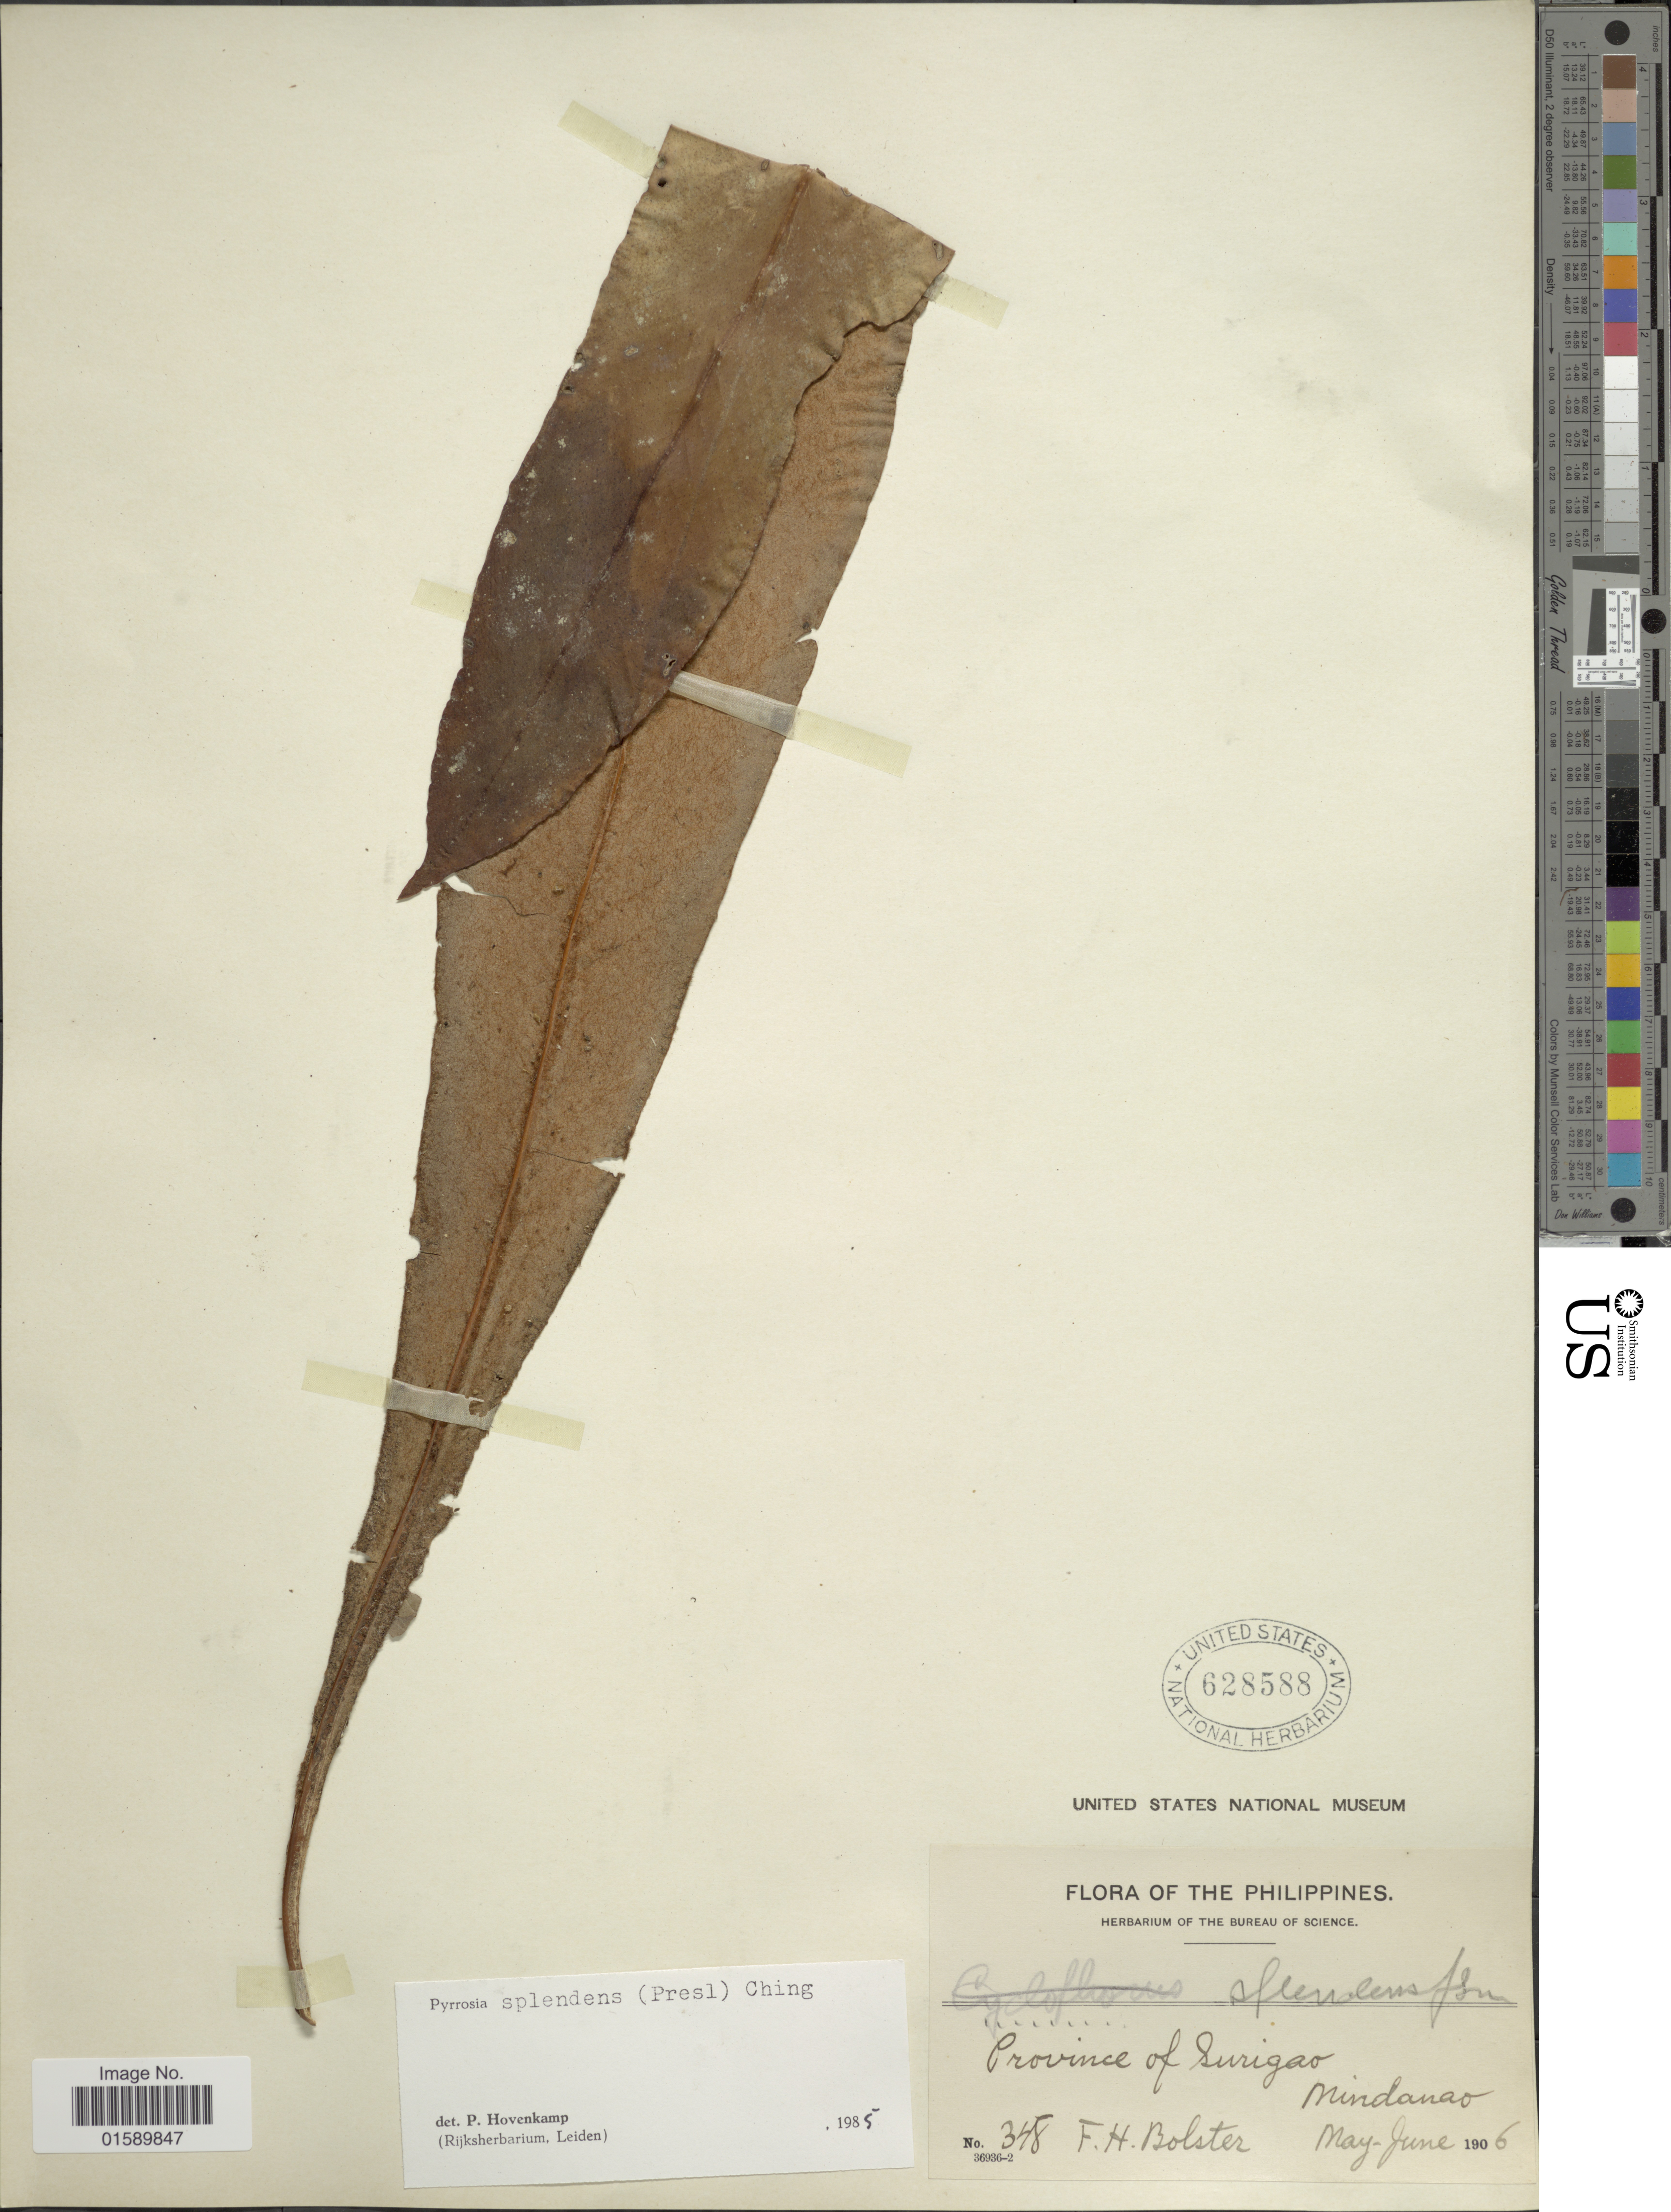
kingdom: Plantae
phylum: Tracheophyta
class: Polypodiopsida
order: Polypodiales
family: Polypodiaceae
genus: Pyrrosia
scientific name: Pyrrosia splendens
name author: (C. Presl) Ching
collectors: F. Bolster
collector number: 348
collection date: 1906-05/1906-06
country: Philippines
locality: Province of Surigao, Mindanao.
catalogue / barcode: US 628588